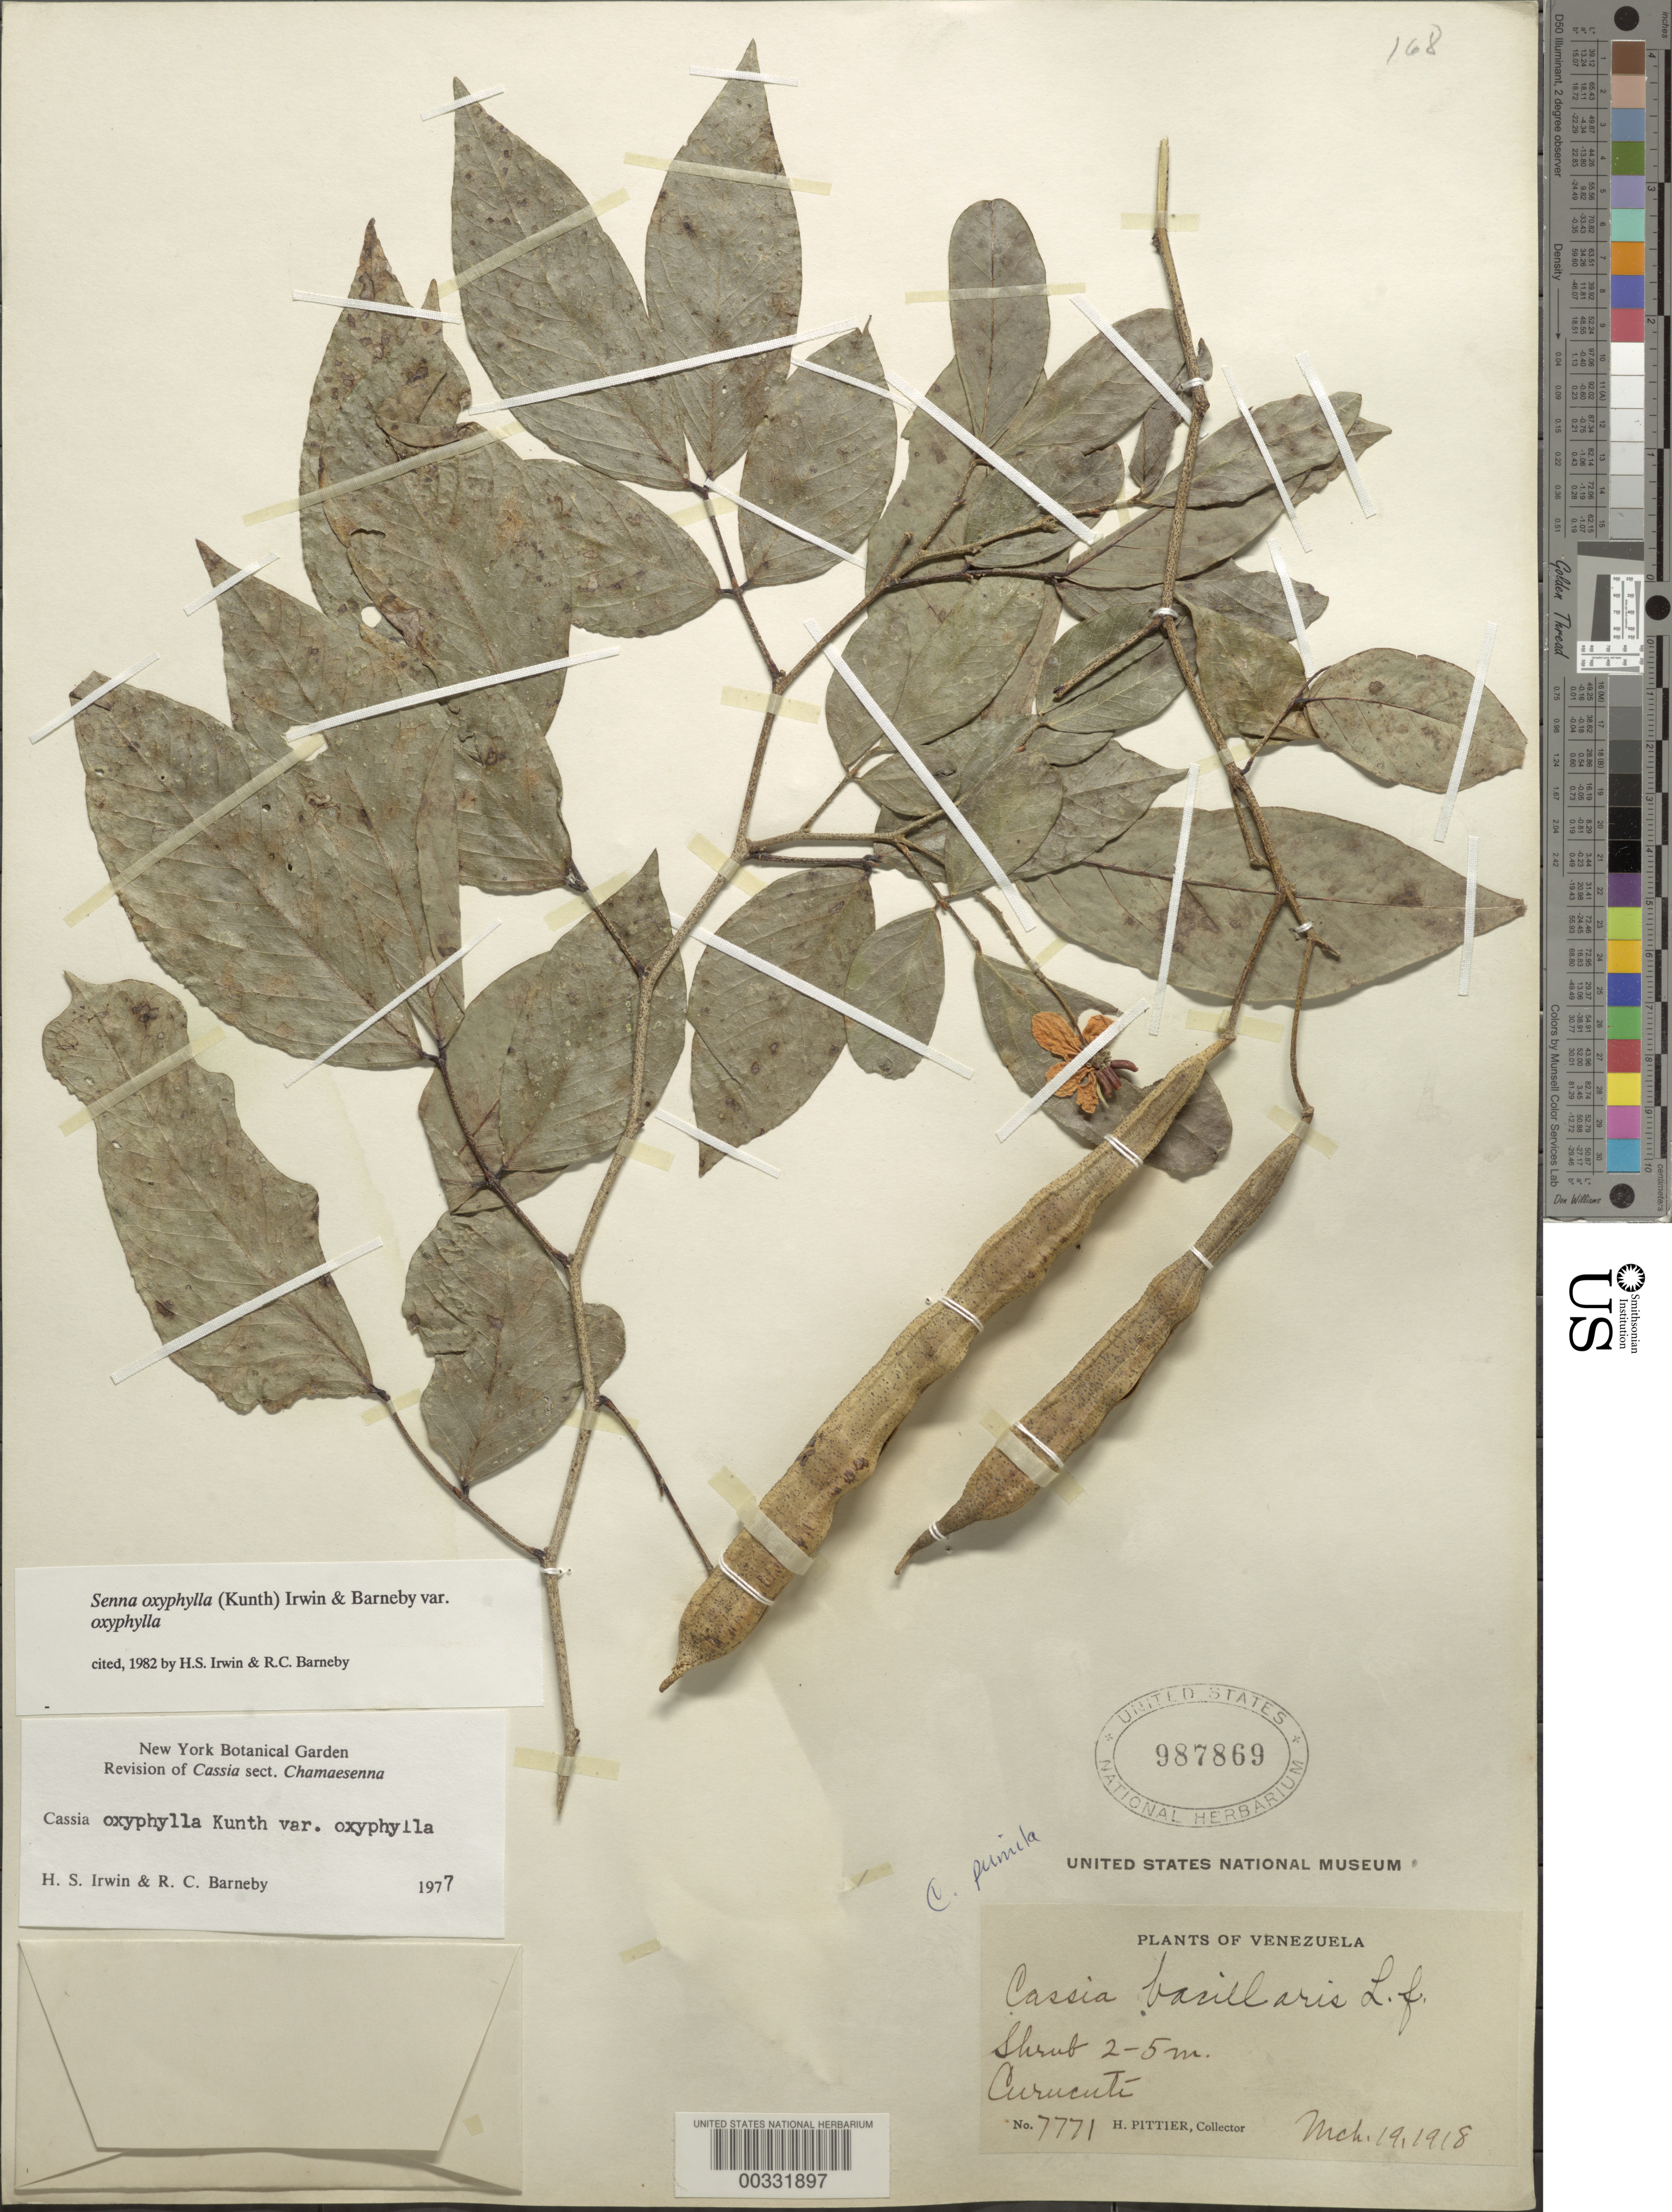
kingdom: Plantae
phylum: Tracheophyta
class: Magnoliopsida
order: Fabales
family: Fabaceae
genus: Senna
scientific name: Senna oxyphylla var. oxyphylla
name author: (Kunth) H.S. Irwin & Barneby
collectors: H. F. Pittier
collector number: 7771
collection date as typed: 19 Mar 1918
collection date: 1918-03-19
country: Venezuela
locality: Curucuti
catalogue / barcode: US 987869